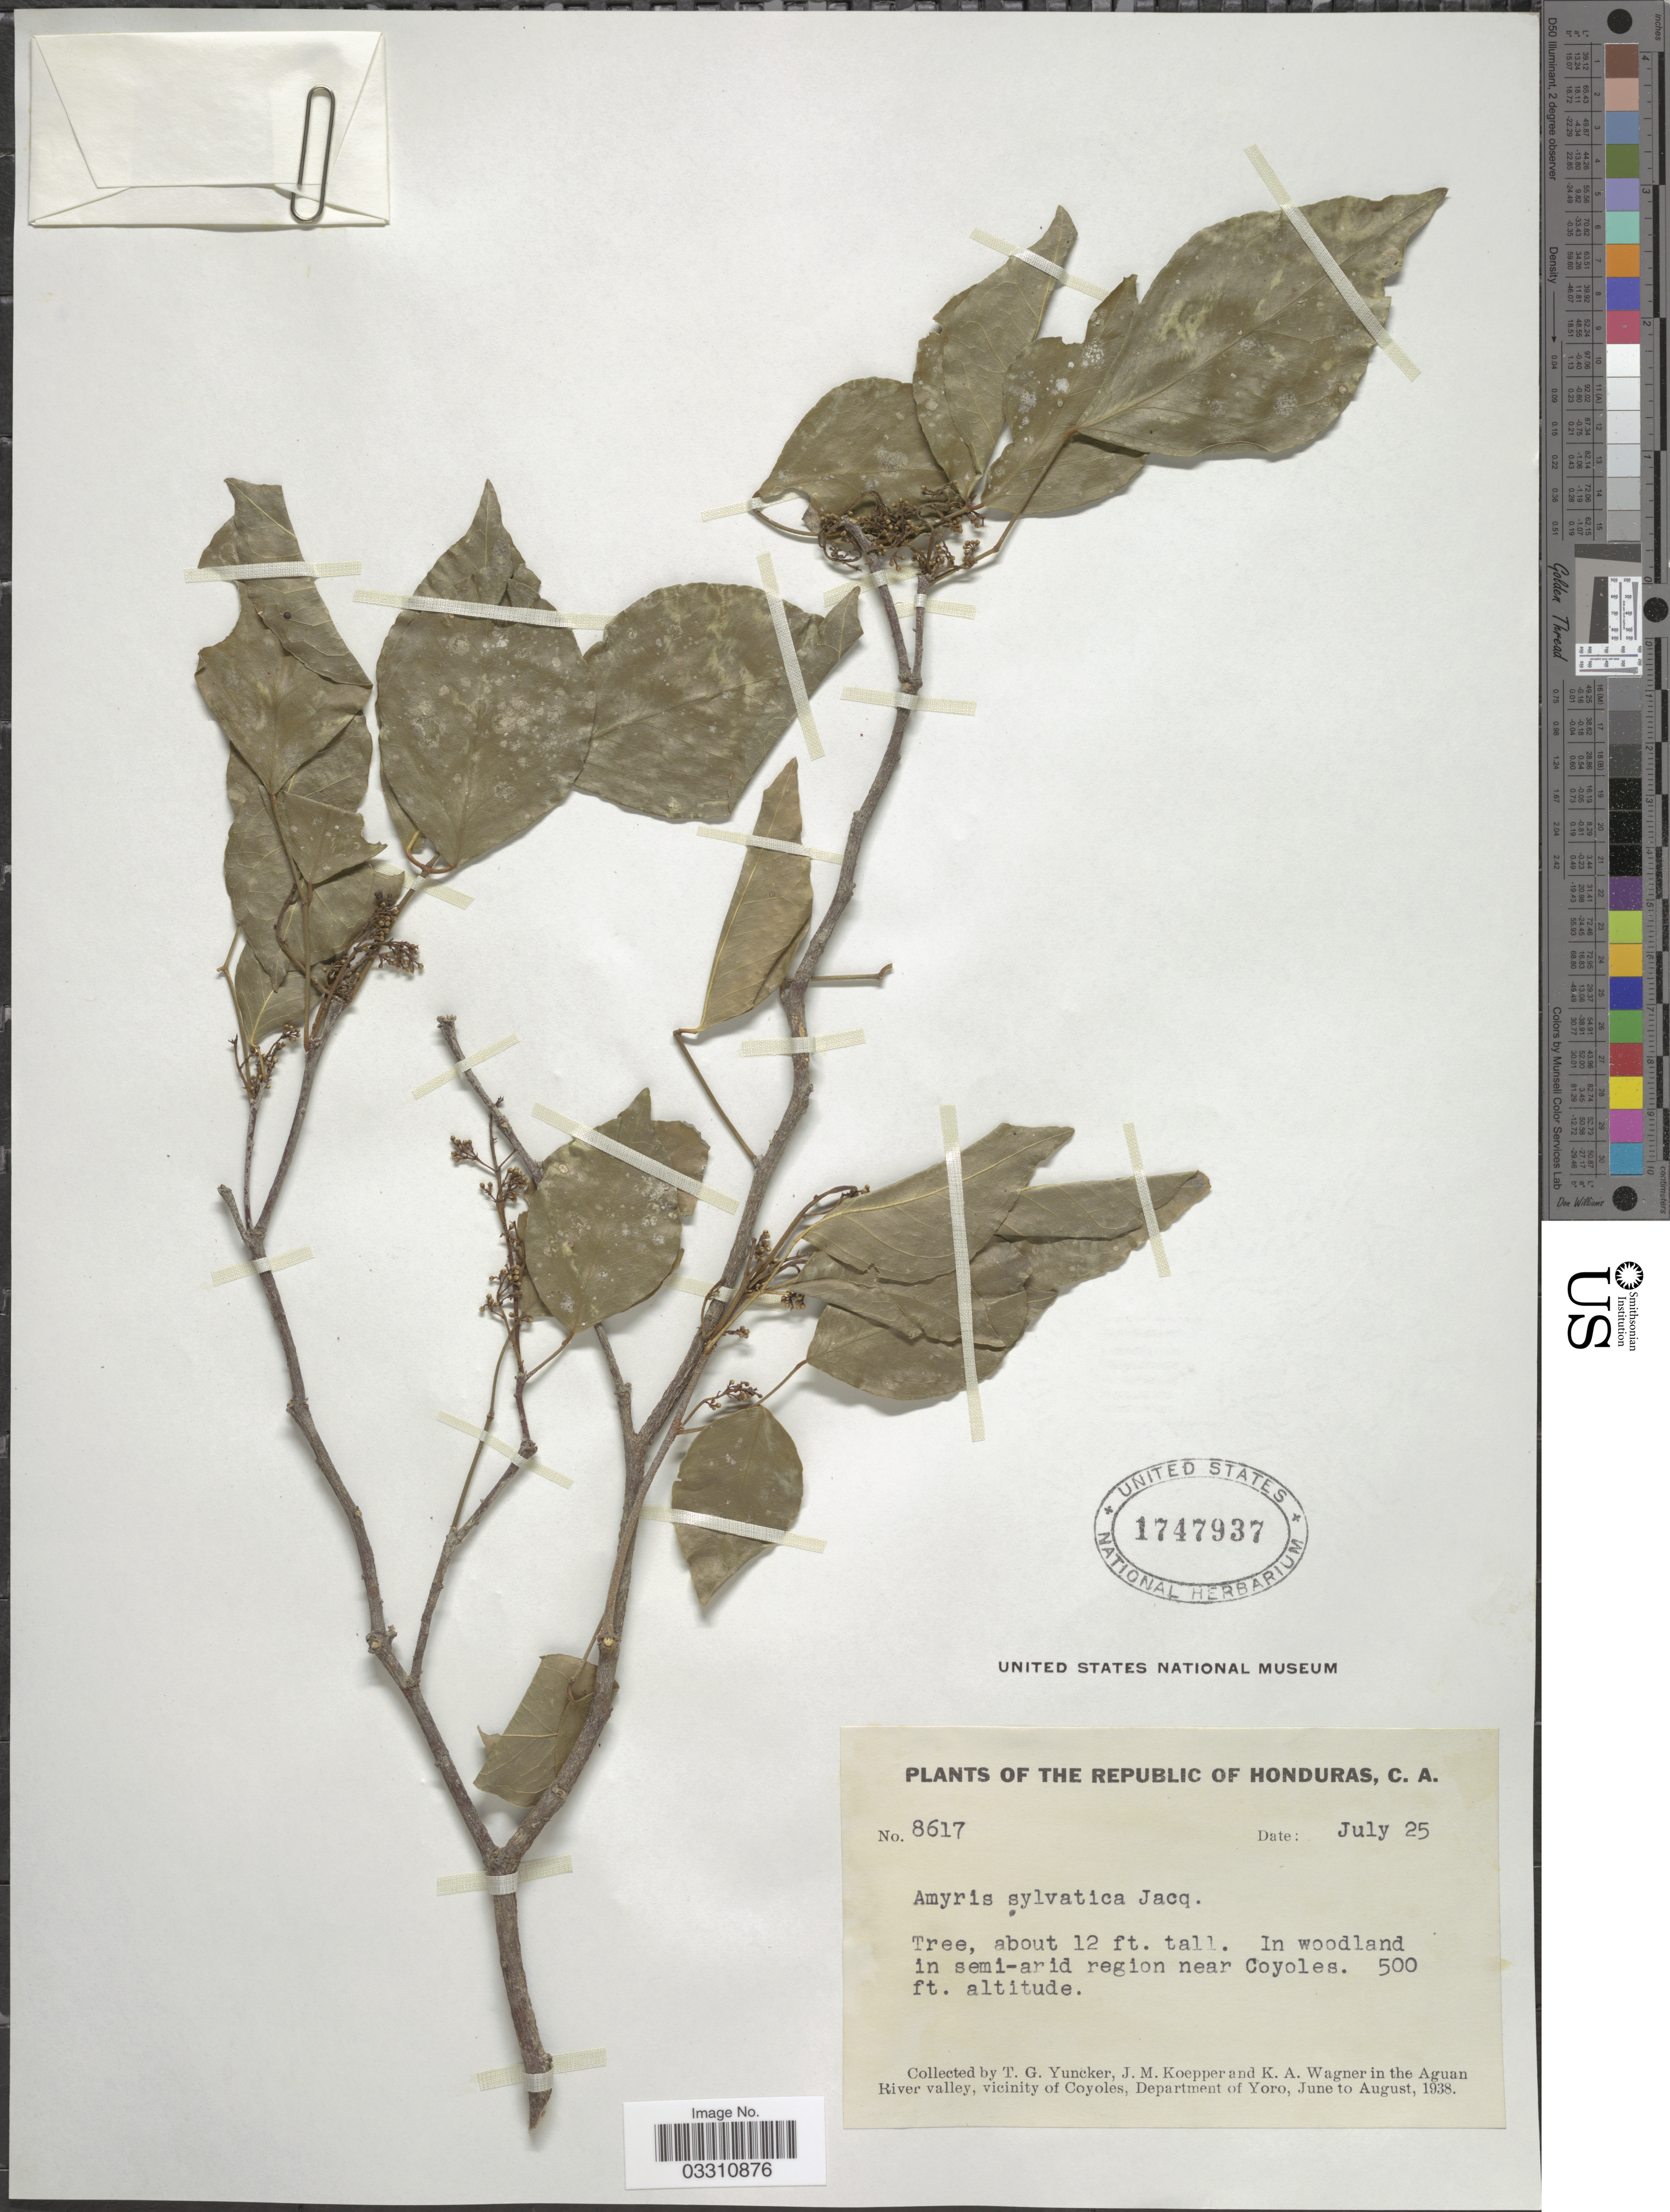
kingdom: Plantae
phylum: Tracheophyta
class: Magnoliopsida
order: Sapindales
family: Rutaceae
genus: Amyris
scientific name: Amyris elemifera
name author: L.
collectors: T. G. Yuncker, J. M. Koepper & K. A. Wagner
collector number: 8617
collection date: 1938-07-25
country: Honduras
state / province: Yoro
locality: In the Aguan River valley, vicinity of Coyoles, Department of Yoro.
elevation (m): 152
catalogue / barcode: US 1747937